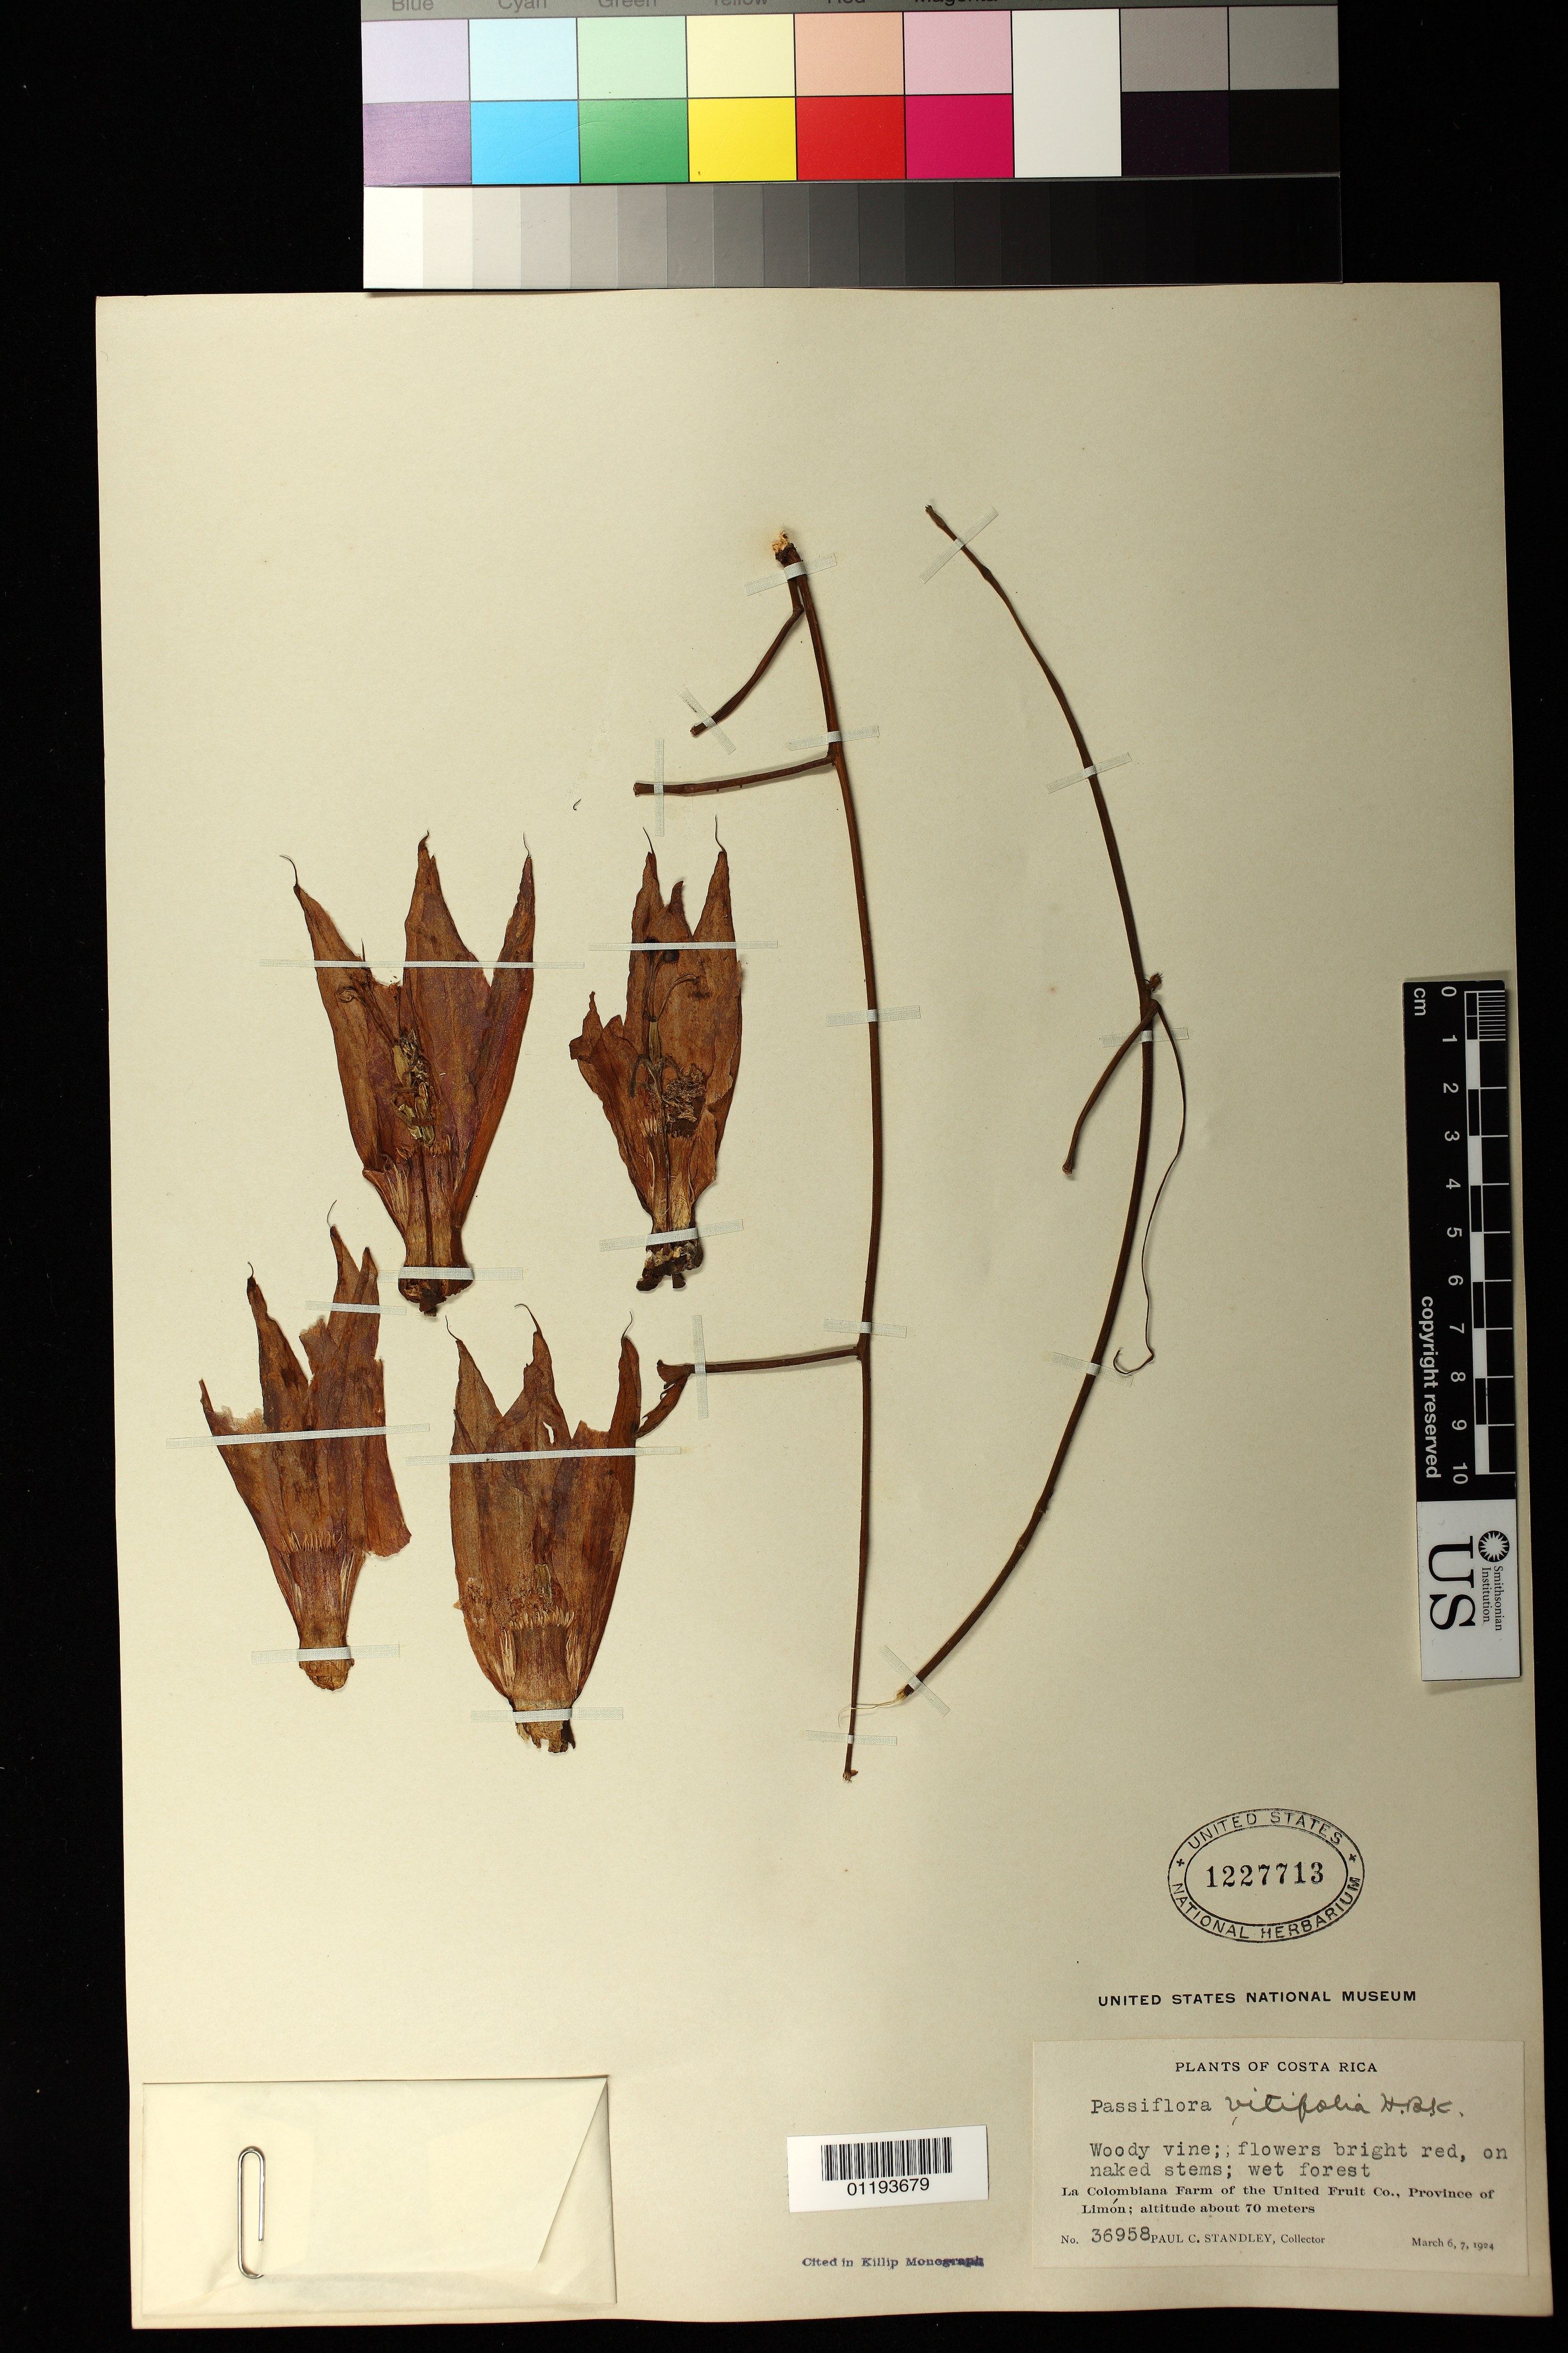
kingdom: Plantae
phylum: Tracheophyta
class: Magnoliopsida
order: Malpighiales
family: Passifloraceae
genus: Passiflora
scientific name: Passiflora vitifolia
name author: Kunth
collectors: P. C. Standley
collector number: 36958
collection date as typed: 1924 Mar 06 1924 Mar 07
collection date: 1924-03-06/1924-03-07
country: Costa Rica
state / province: Limón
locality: La Colombiana Farm of the United Fruit Co., Province of Limon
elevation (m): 70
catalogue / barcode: US 1227713